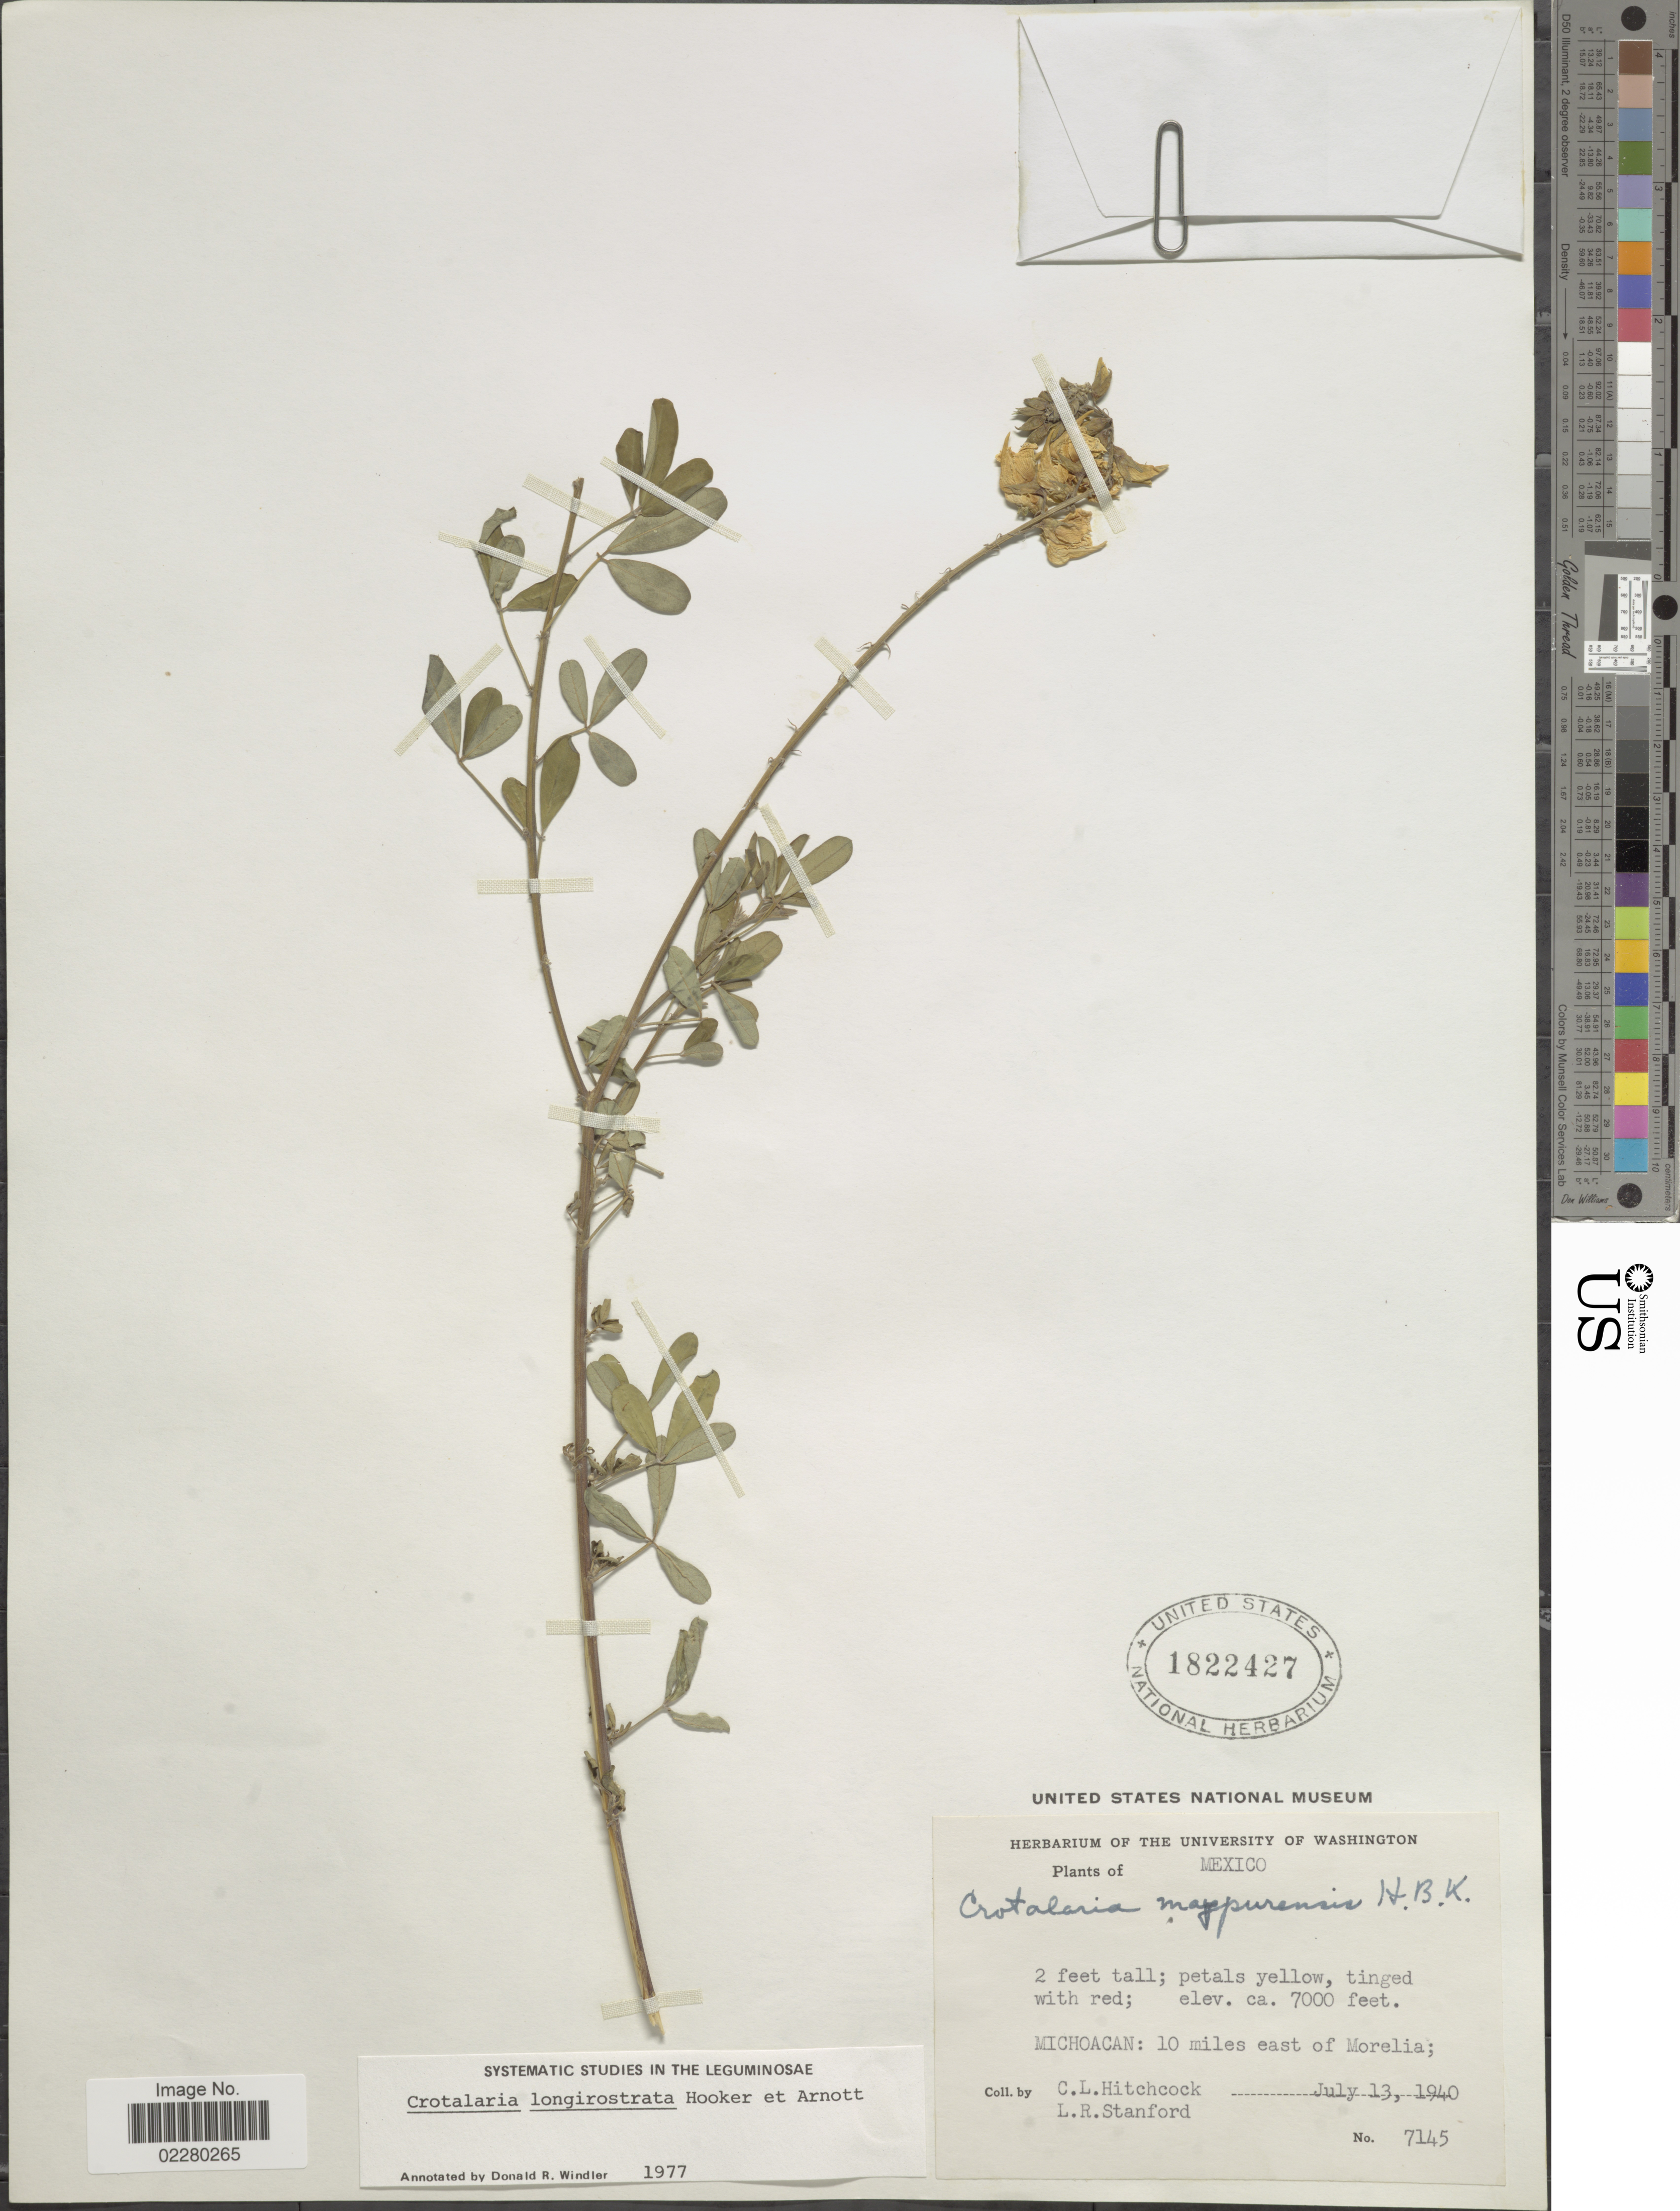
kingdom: Plantae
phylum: Tracheophyta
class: Magnoliopsida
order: Fabales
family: Fabaceae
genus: Crotalaria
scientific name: Crotalaria longirostrata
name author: Hook. & Arn.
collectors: C. L. Hitchcock & L. R. Stanford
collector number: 7145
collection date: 1940-07-13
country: Mexico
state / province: Michoacán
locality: Michoacan: 10 miles east of Morelia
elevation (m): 2134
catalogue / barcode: US 1822427